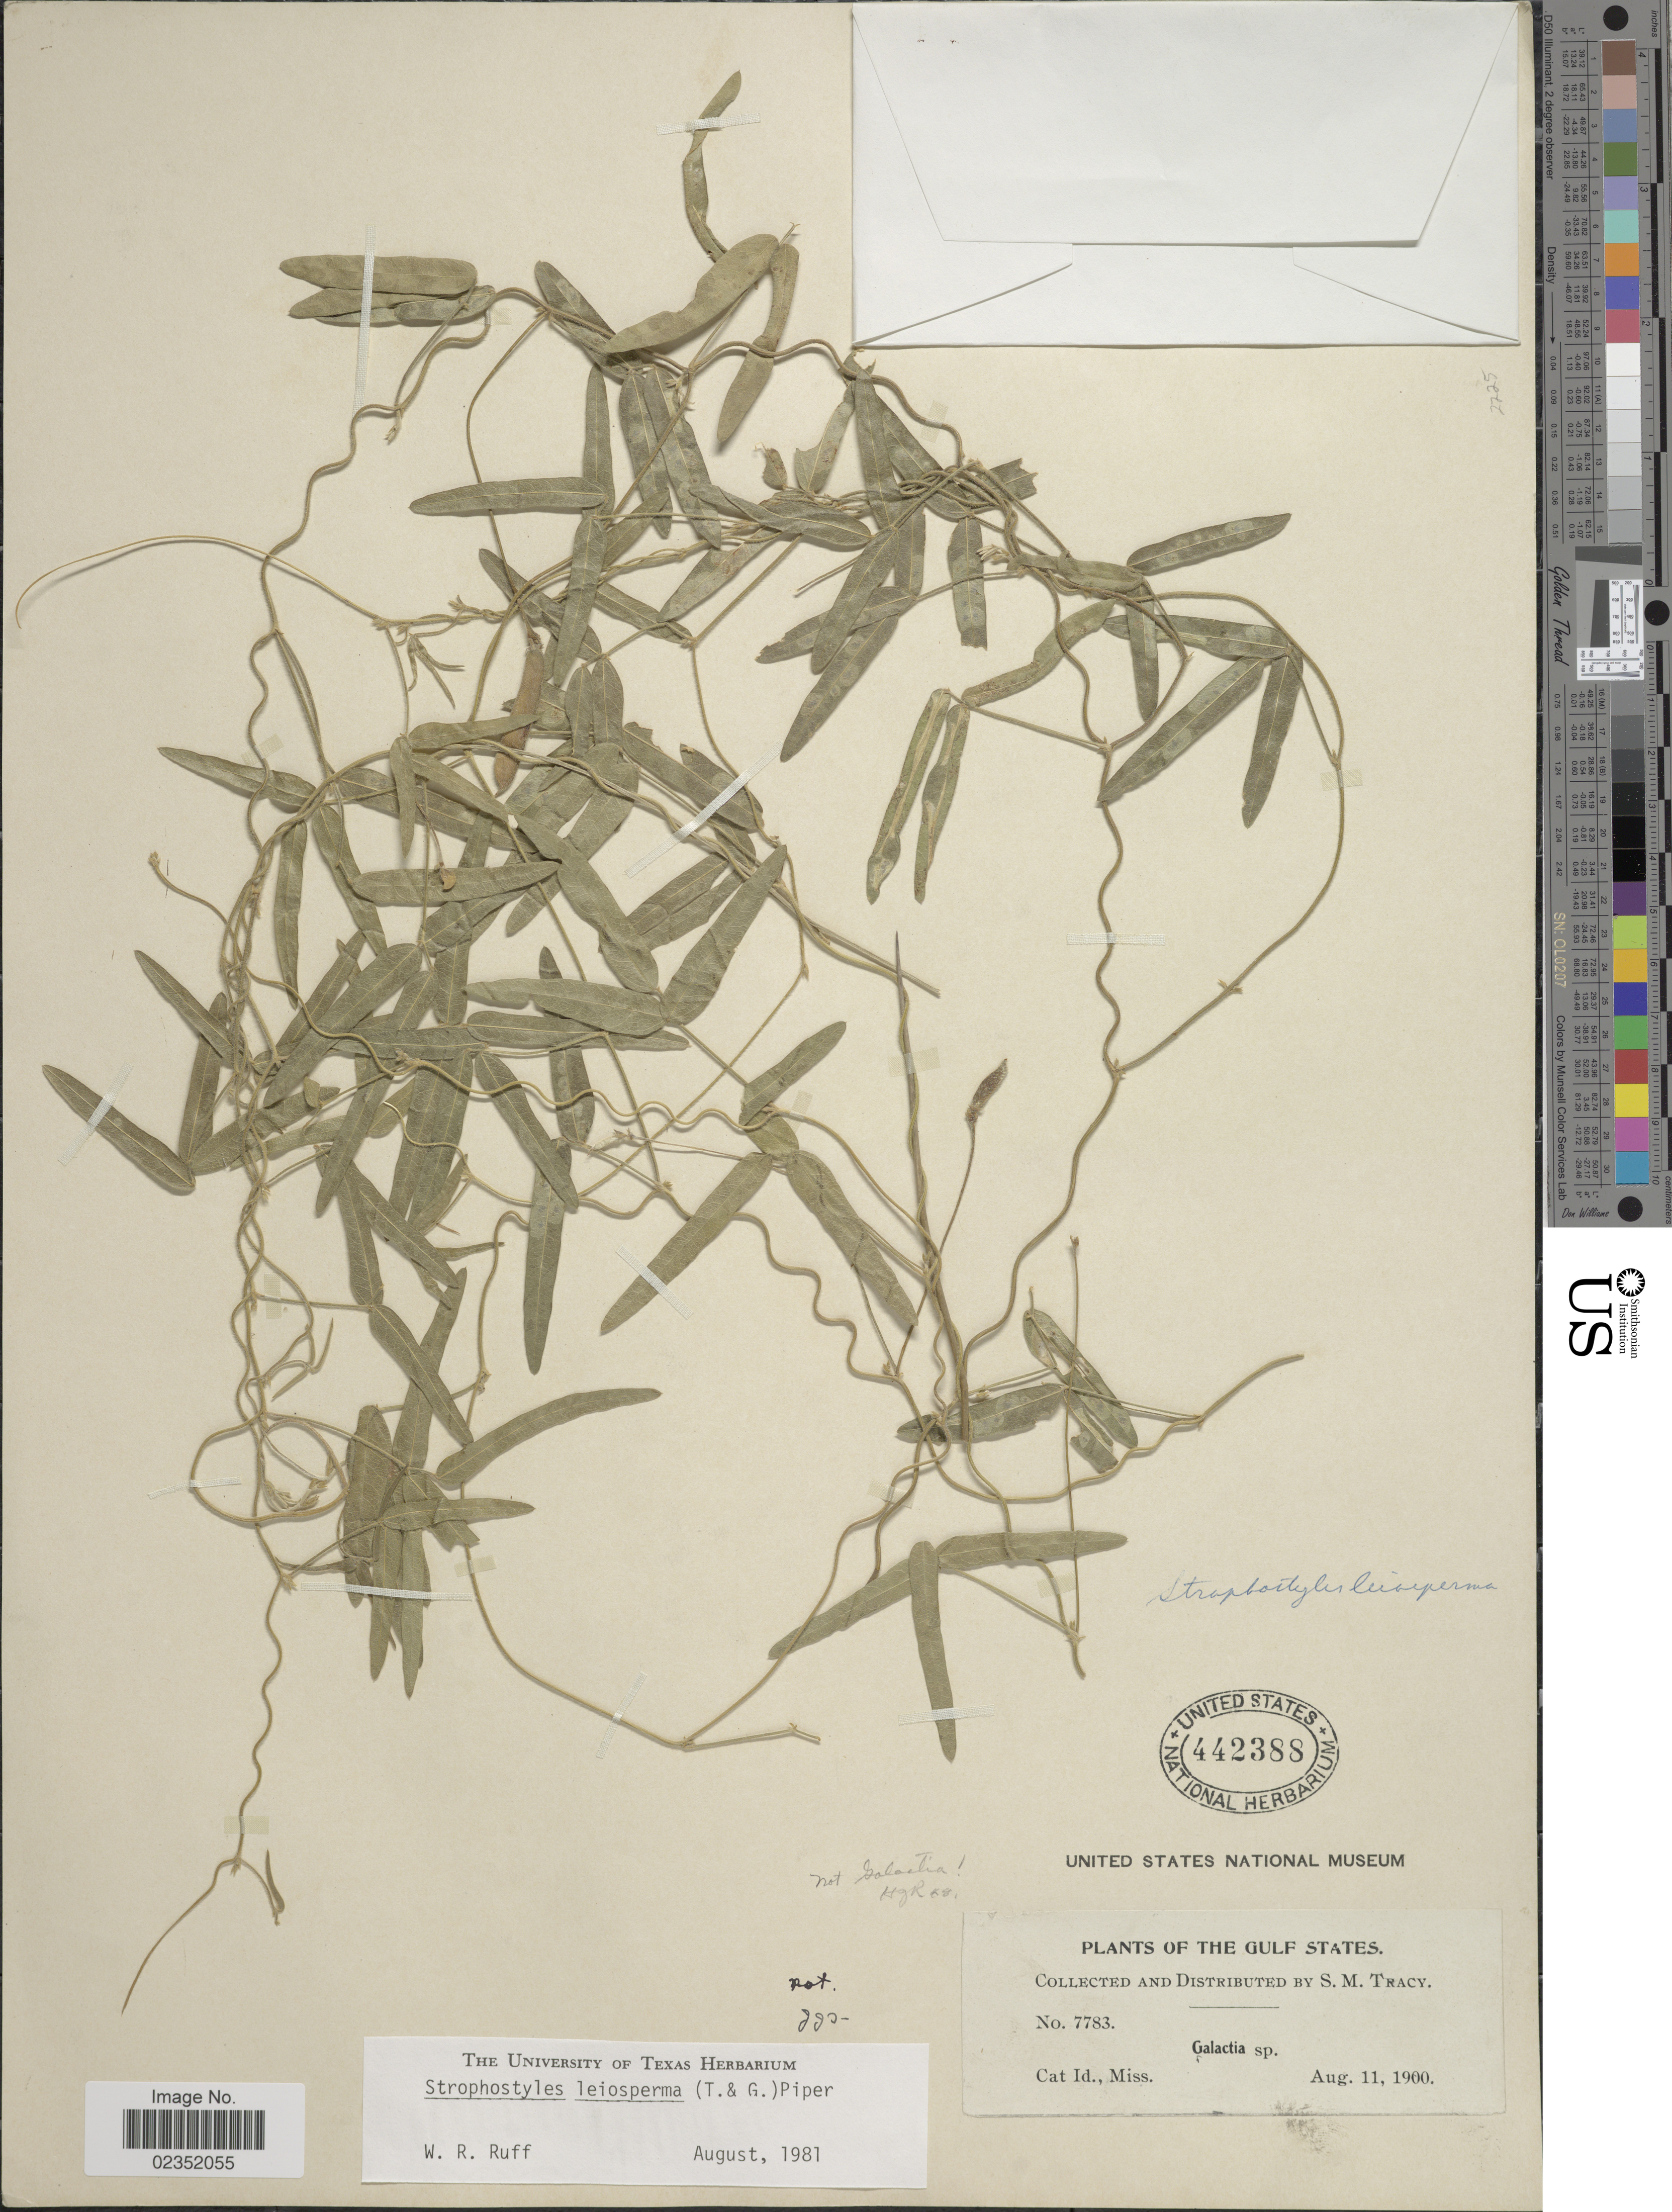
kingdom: Plantae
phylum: Tracheophyta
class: Magnoliopsida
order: Fabales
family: Fabaceae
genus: Strophostyles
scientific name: Strophostyles leiosperma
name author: (Torr. & A. Gray) Piper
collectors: S. M. Tracy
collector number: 7783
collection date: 1900-08-11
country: United States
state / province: Mississippi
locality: The Gulf States, Cat Id.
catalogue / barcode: US 442388